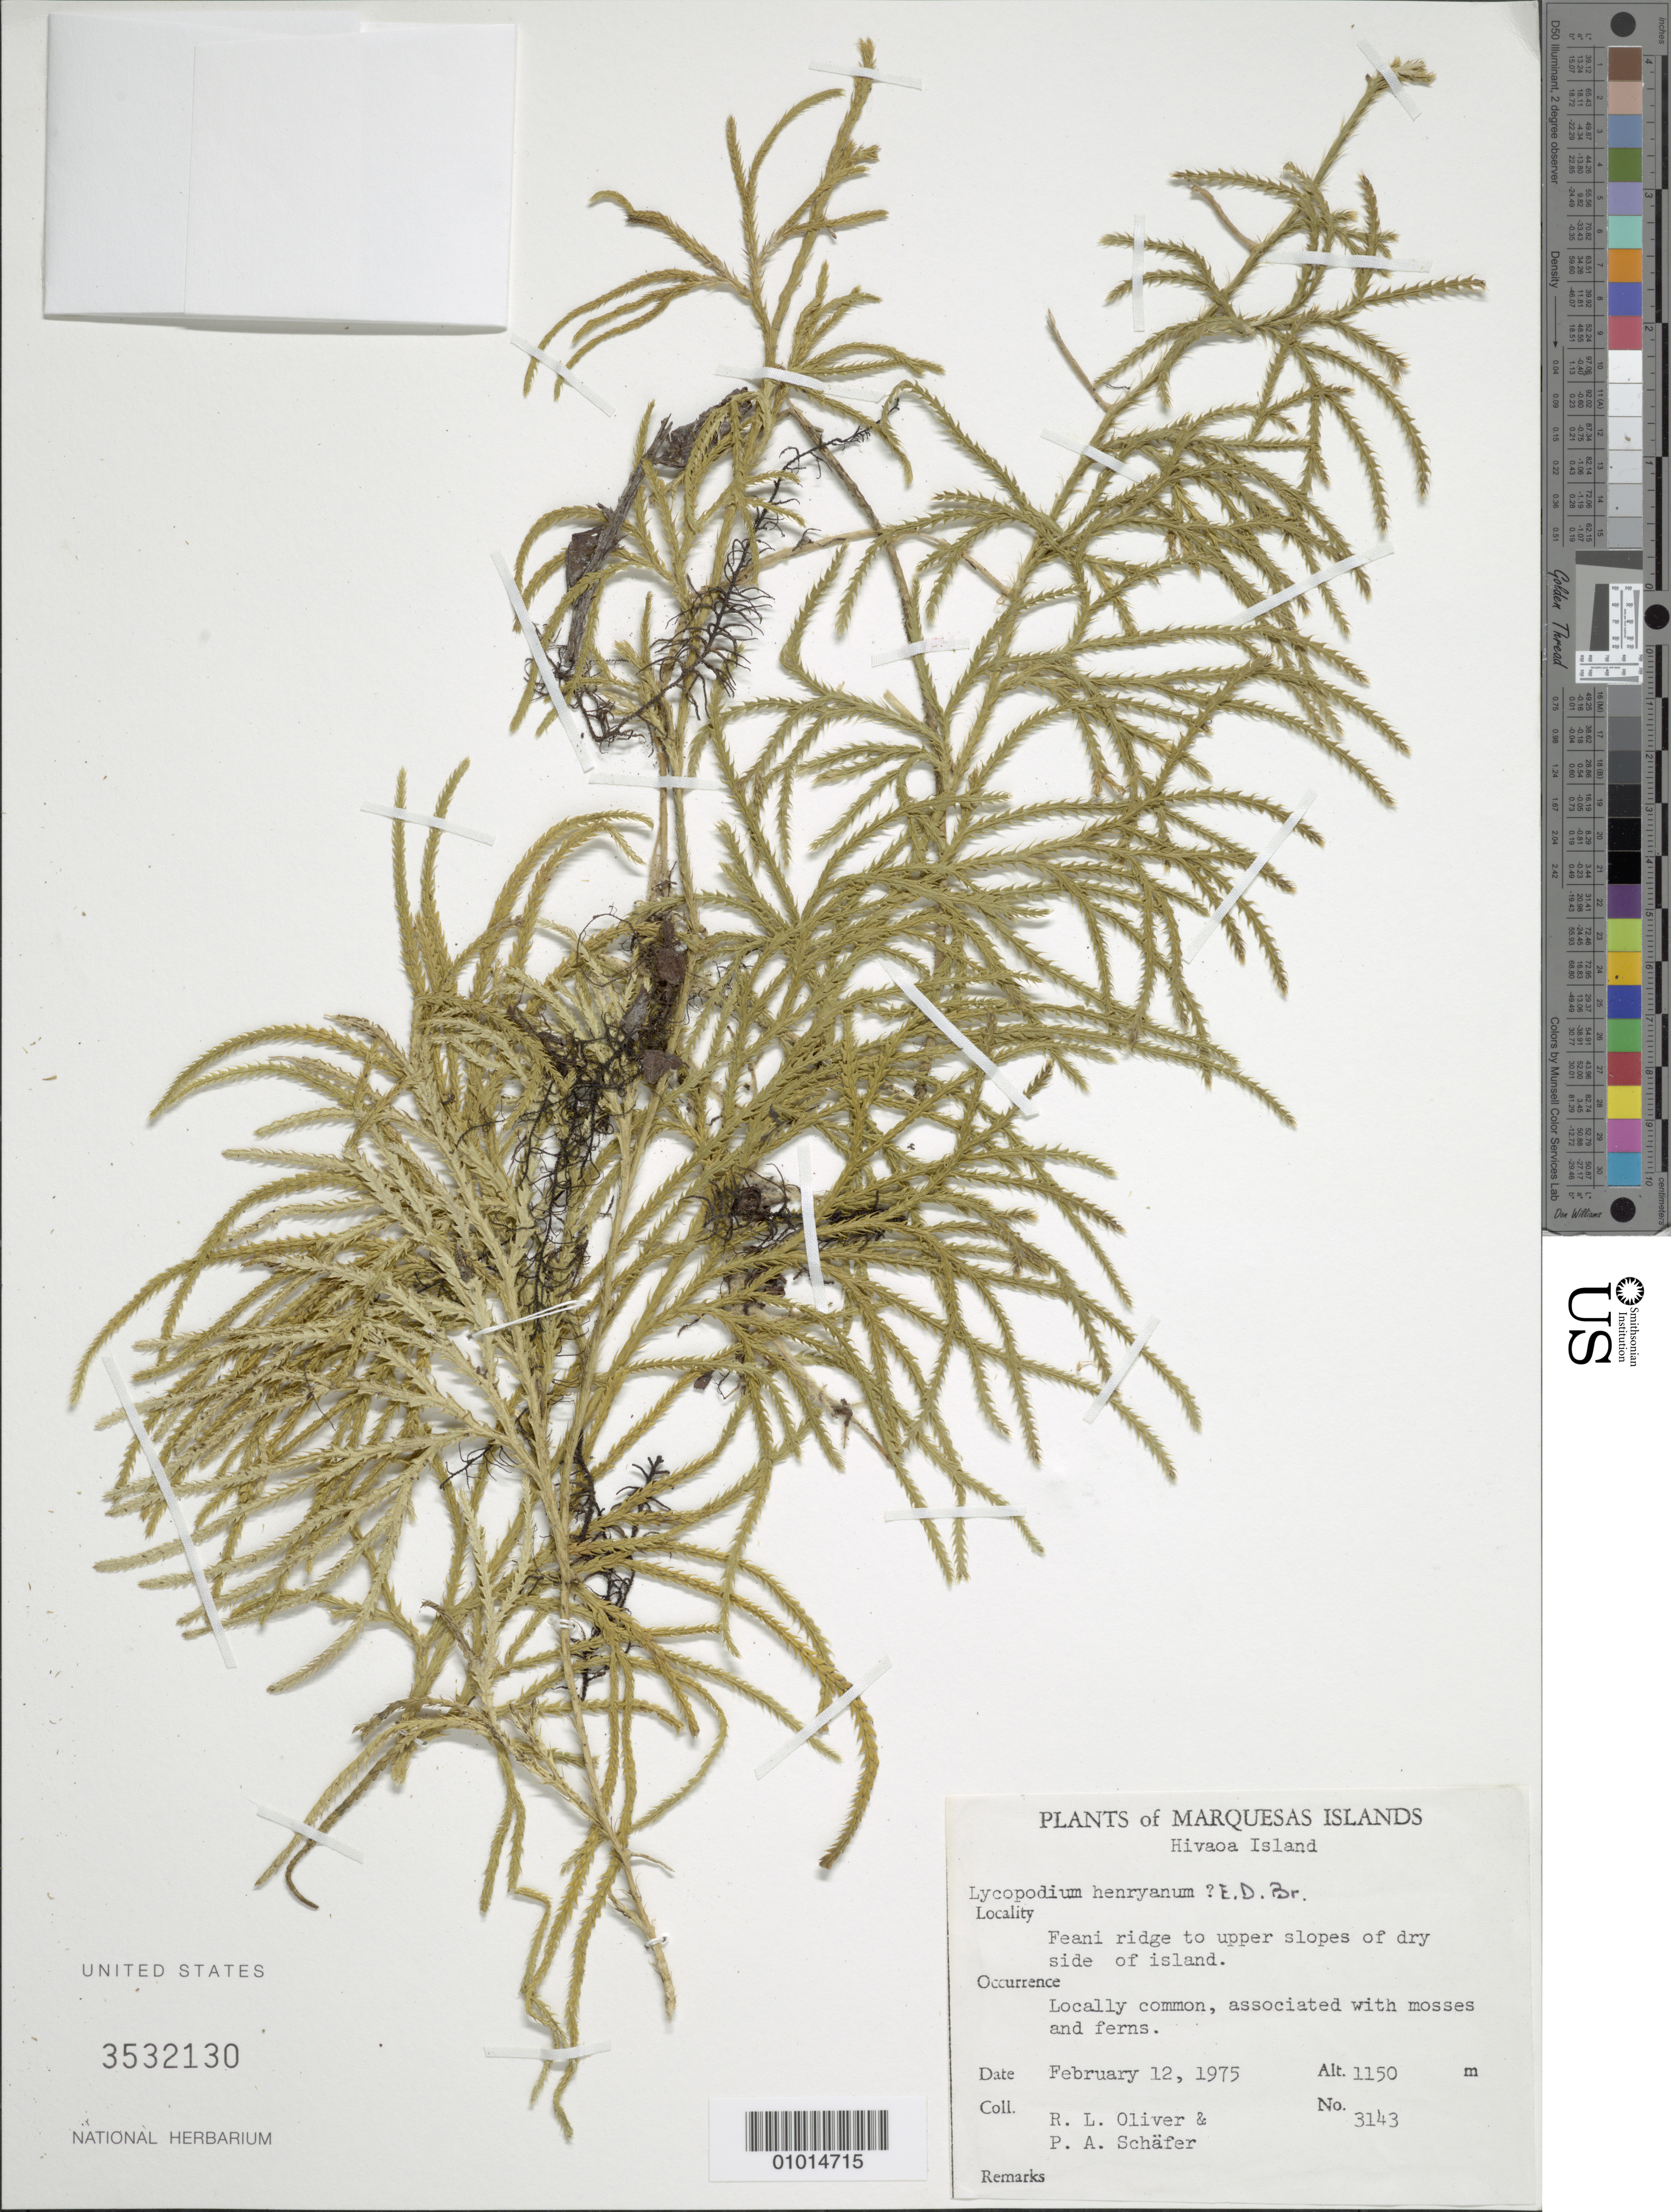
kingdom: Plantae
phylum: Tracheophyta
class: Lycopodiopsida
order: Lycopodiales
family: Lycopodiaceae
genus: Diphasiastrum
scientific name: Diphasiastrum henryanum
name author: (E.D. Br. & F. Br.) Holub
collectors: R. L. Oliver & P. A. Schäfer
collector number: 3143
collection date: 1975-02-12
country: French Polynesia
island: Hiva Oa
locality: Feani ridge to upper slopes of dry side of island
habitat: Locally common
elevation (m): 1150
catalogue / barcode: US 3532130